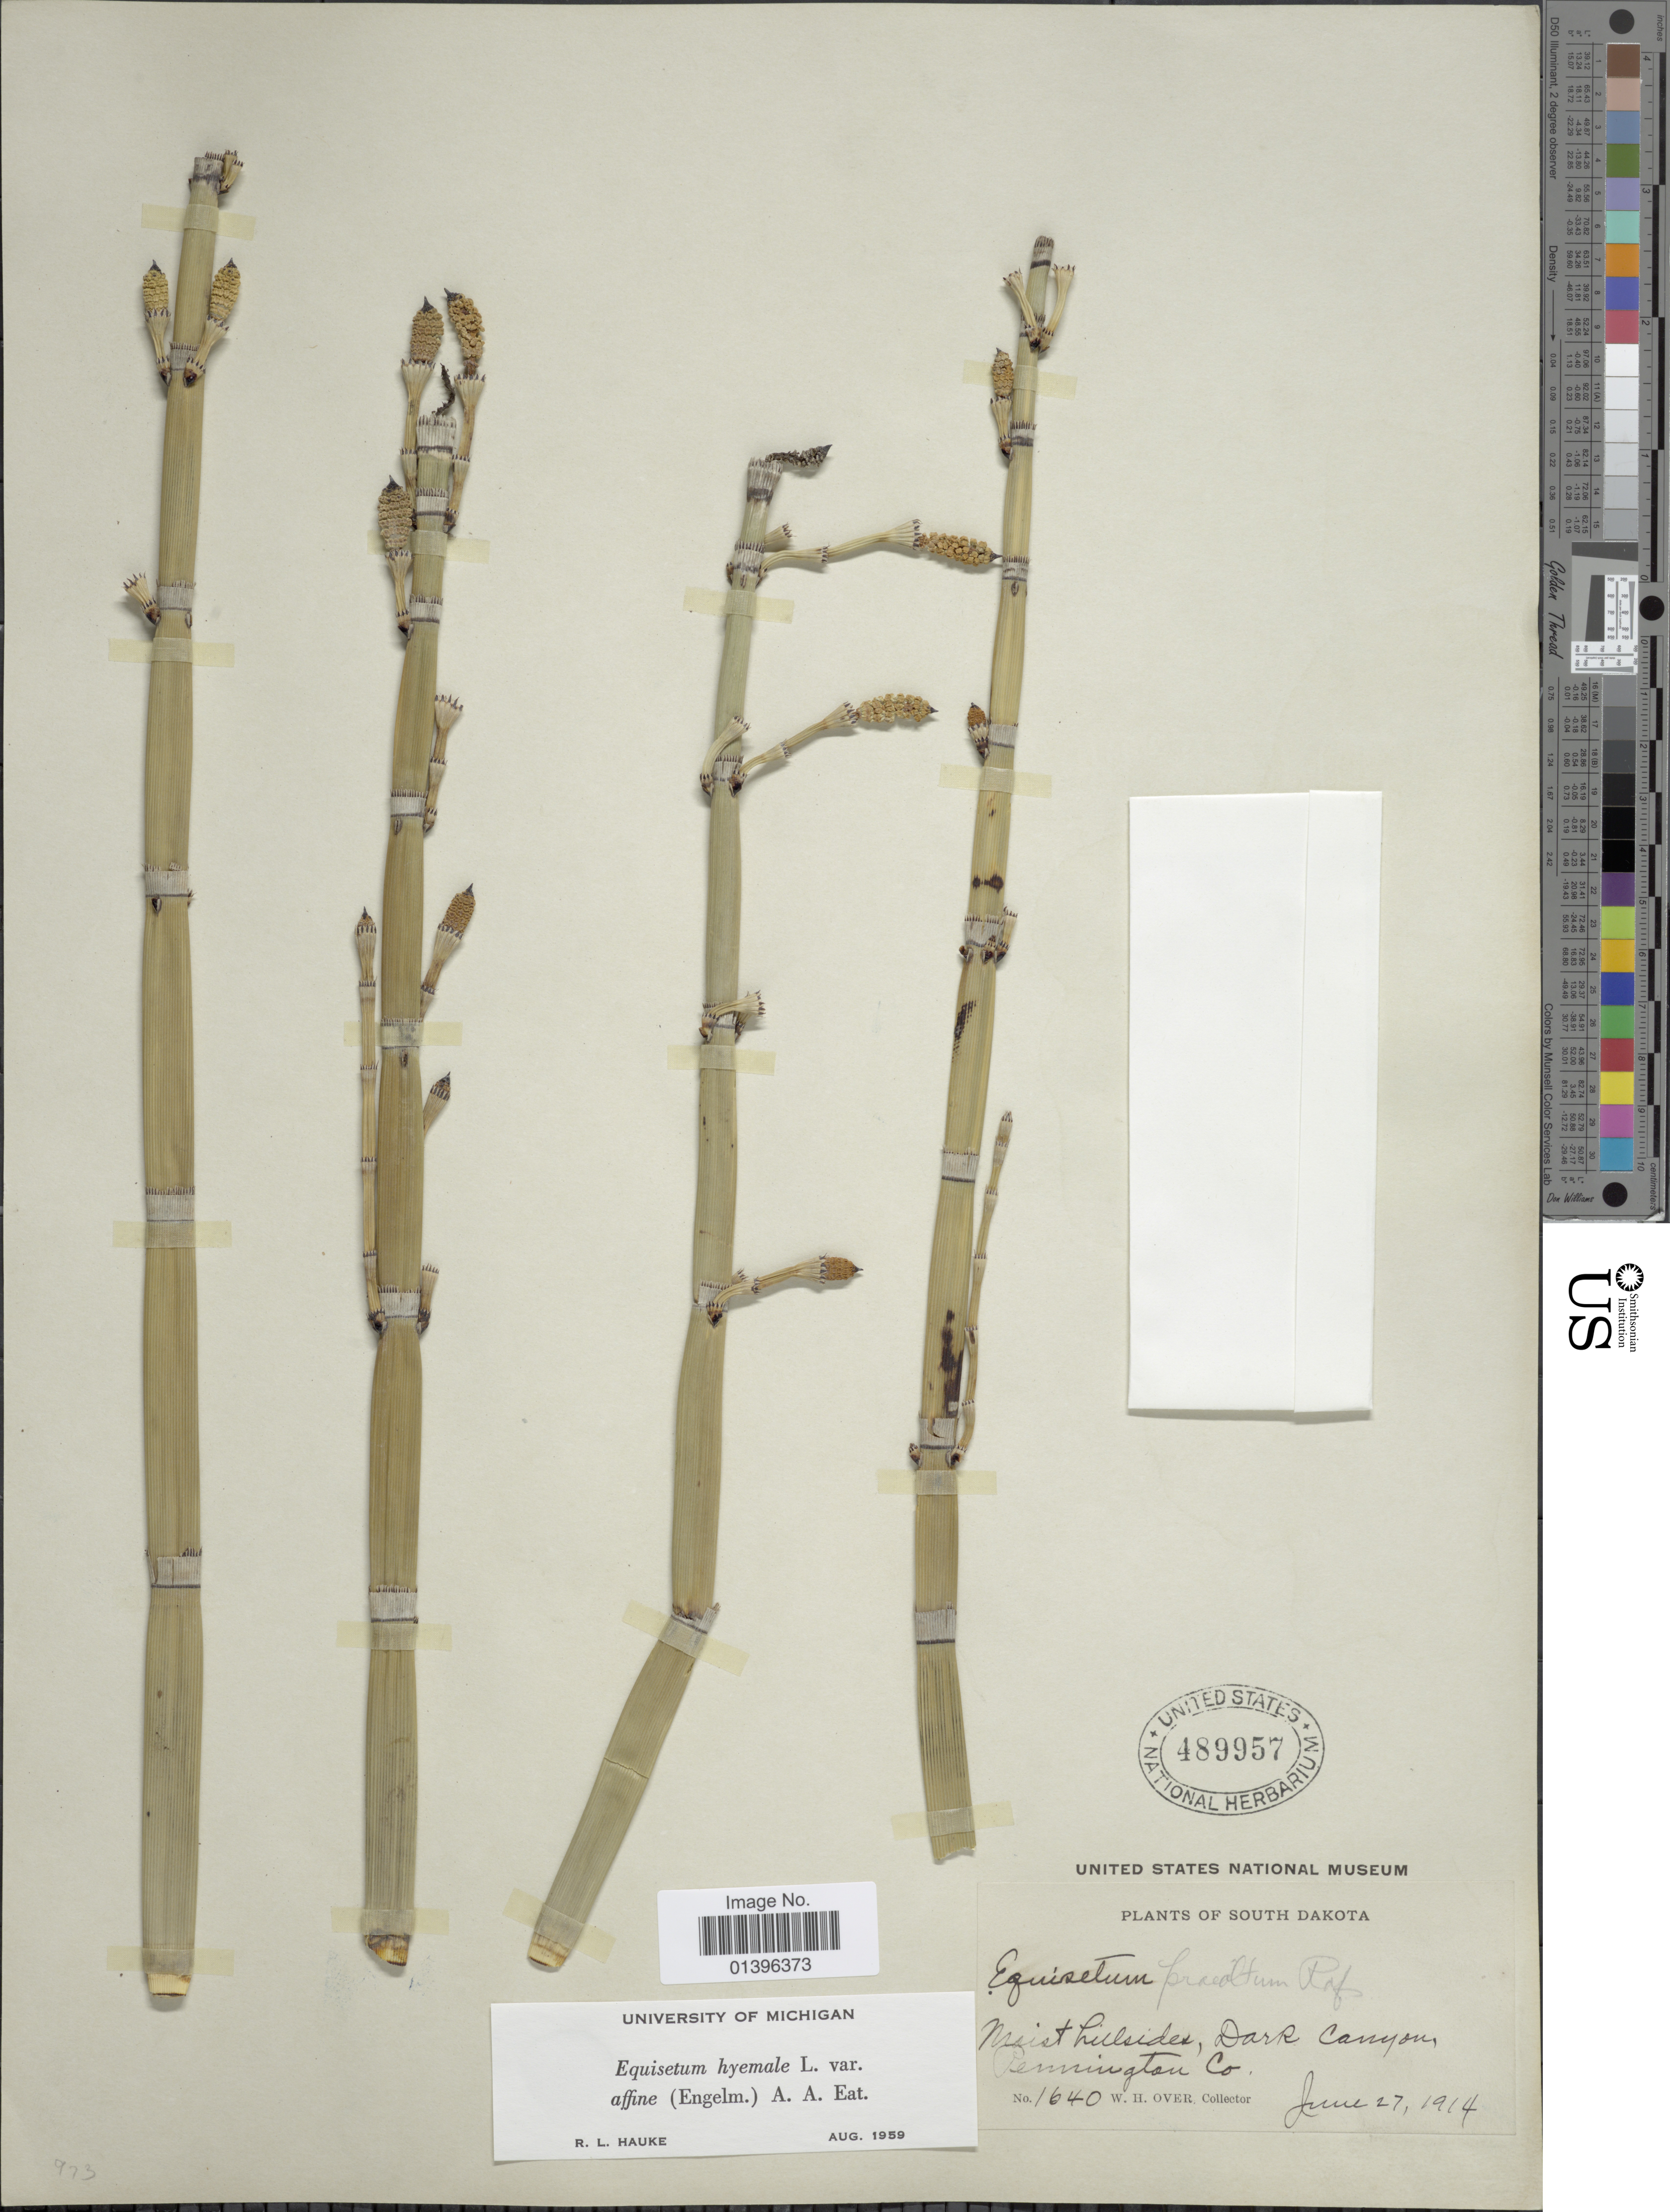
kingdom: Plantae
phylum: Tracheophyta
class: Polypodiopsida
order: Equisetales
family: Equisetaceae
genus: Equisetum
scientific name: Equisetum hyemale var. affine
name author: (Engelm.) A.A. Eaton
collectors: W. Over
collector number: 1640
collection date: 1914-06-27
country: United States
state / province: South Dakota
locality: Moist hillsides, Dark Canyon, Pennington Co.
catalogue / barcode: US 489957